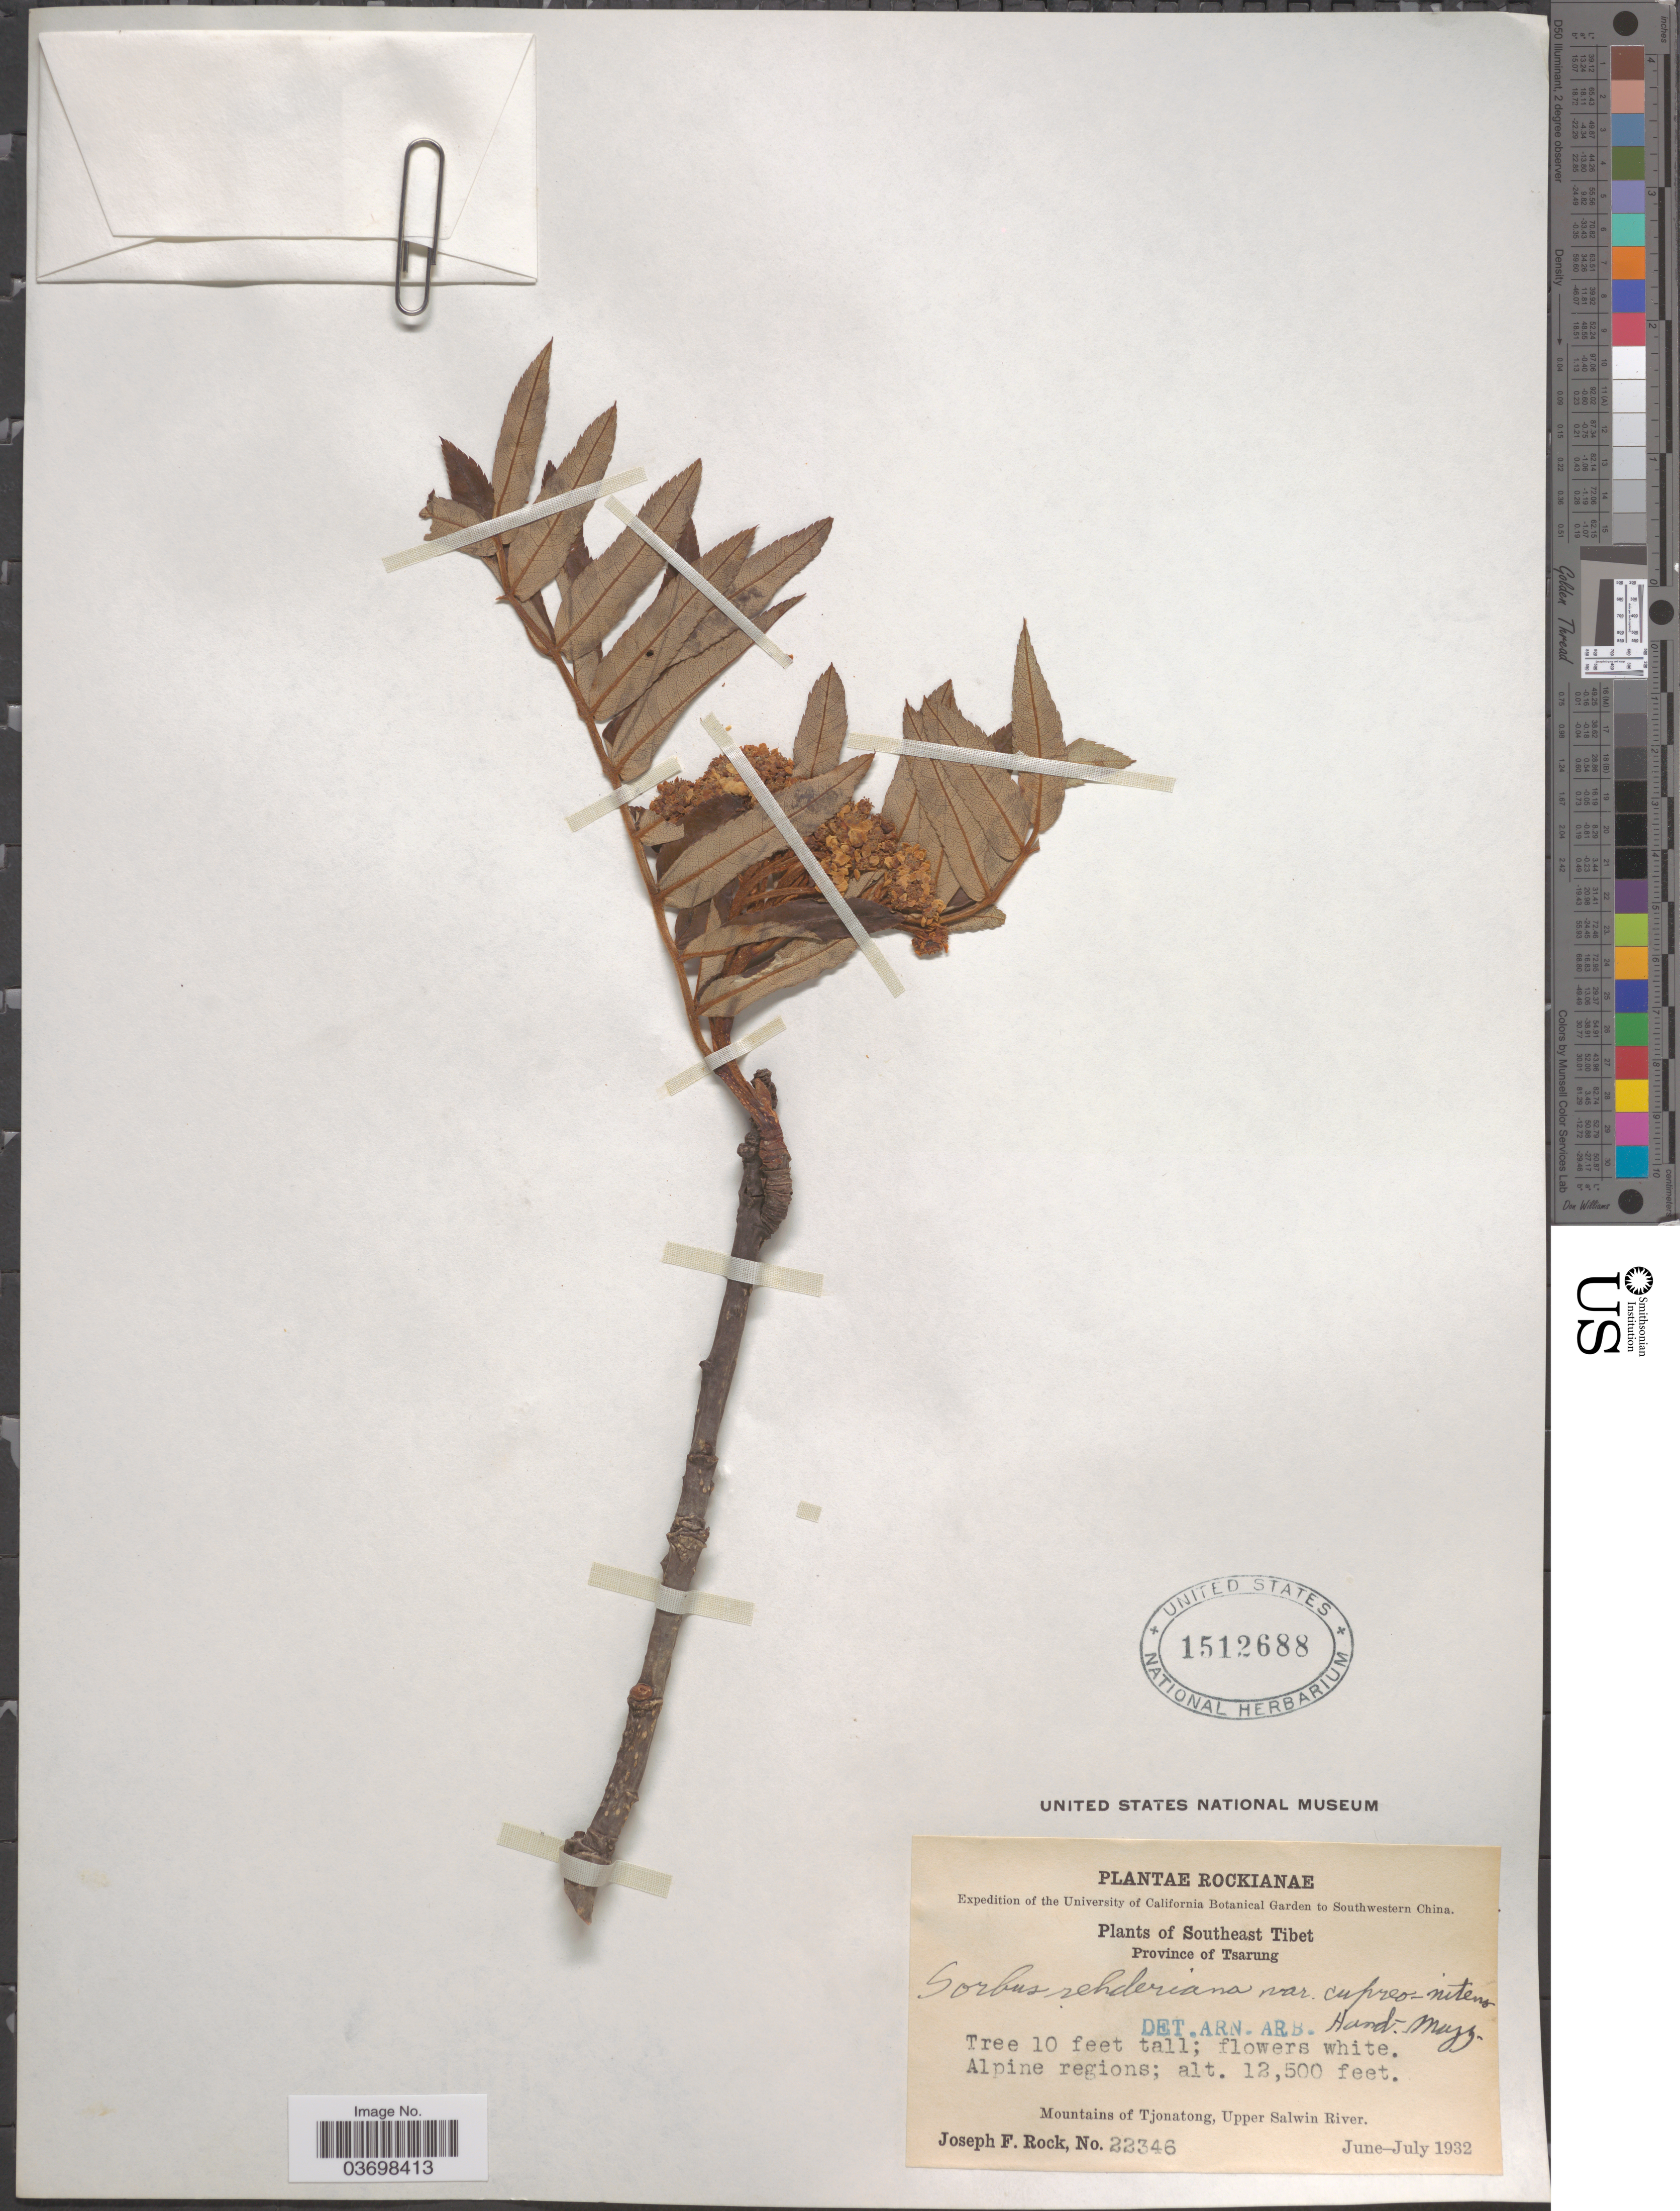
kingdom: Plantae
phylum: Tracheophyta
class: Magnoliopsida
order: Rosales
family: Rosaceae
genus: Sorbus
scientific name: Sorbus rehderiana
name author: Koehne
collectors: J. F. Rock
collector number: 22346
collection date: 1932-06/1932-07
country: China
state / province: Xizang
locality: Southwestern China. Southeast Tibet. Province of Tsarung. Alpine regions. Mountains of Tjonatong, Upper Salwin River.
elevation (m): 3810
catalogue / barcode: US 1512688